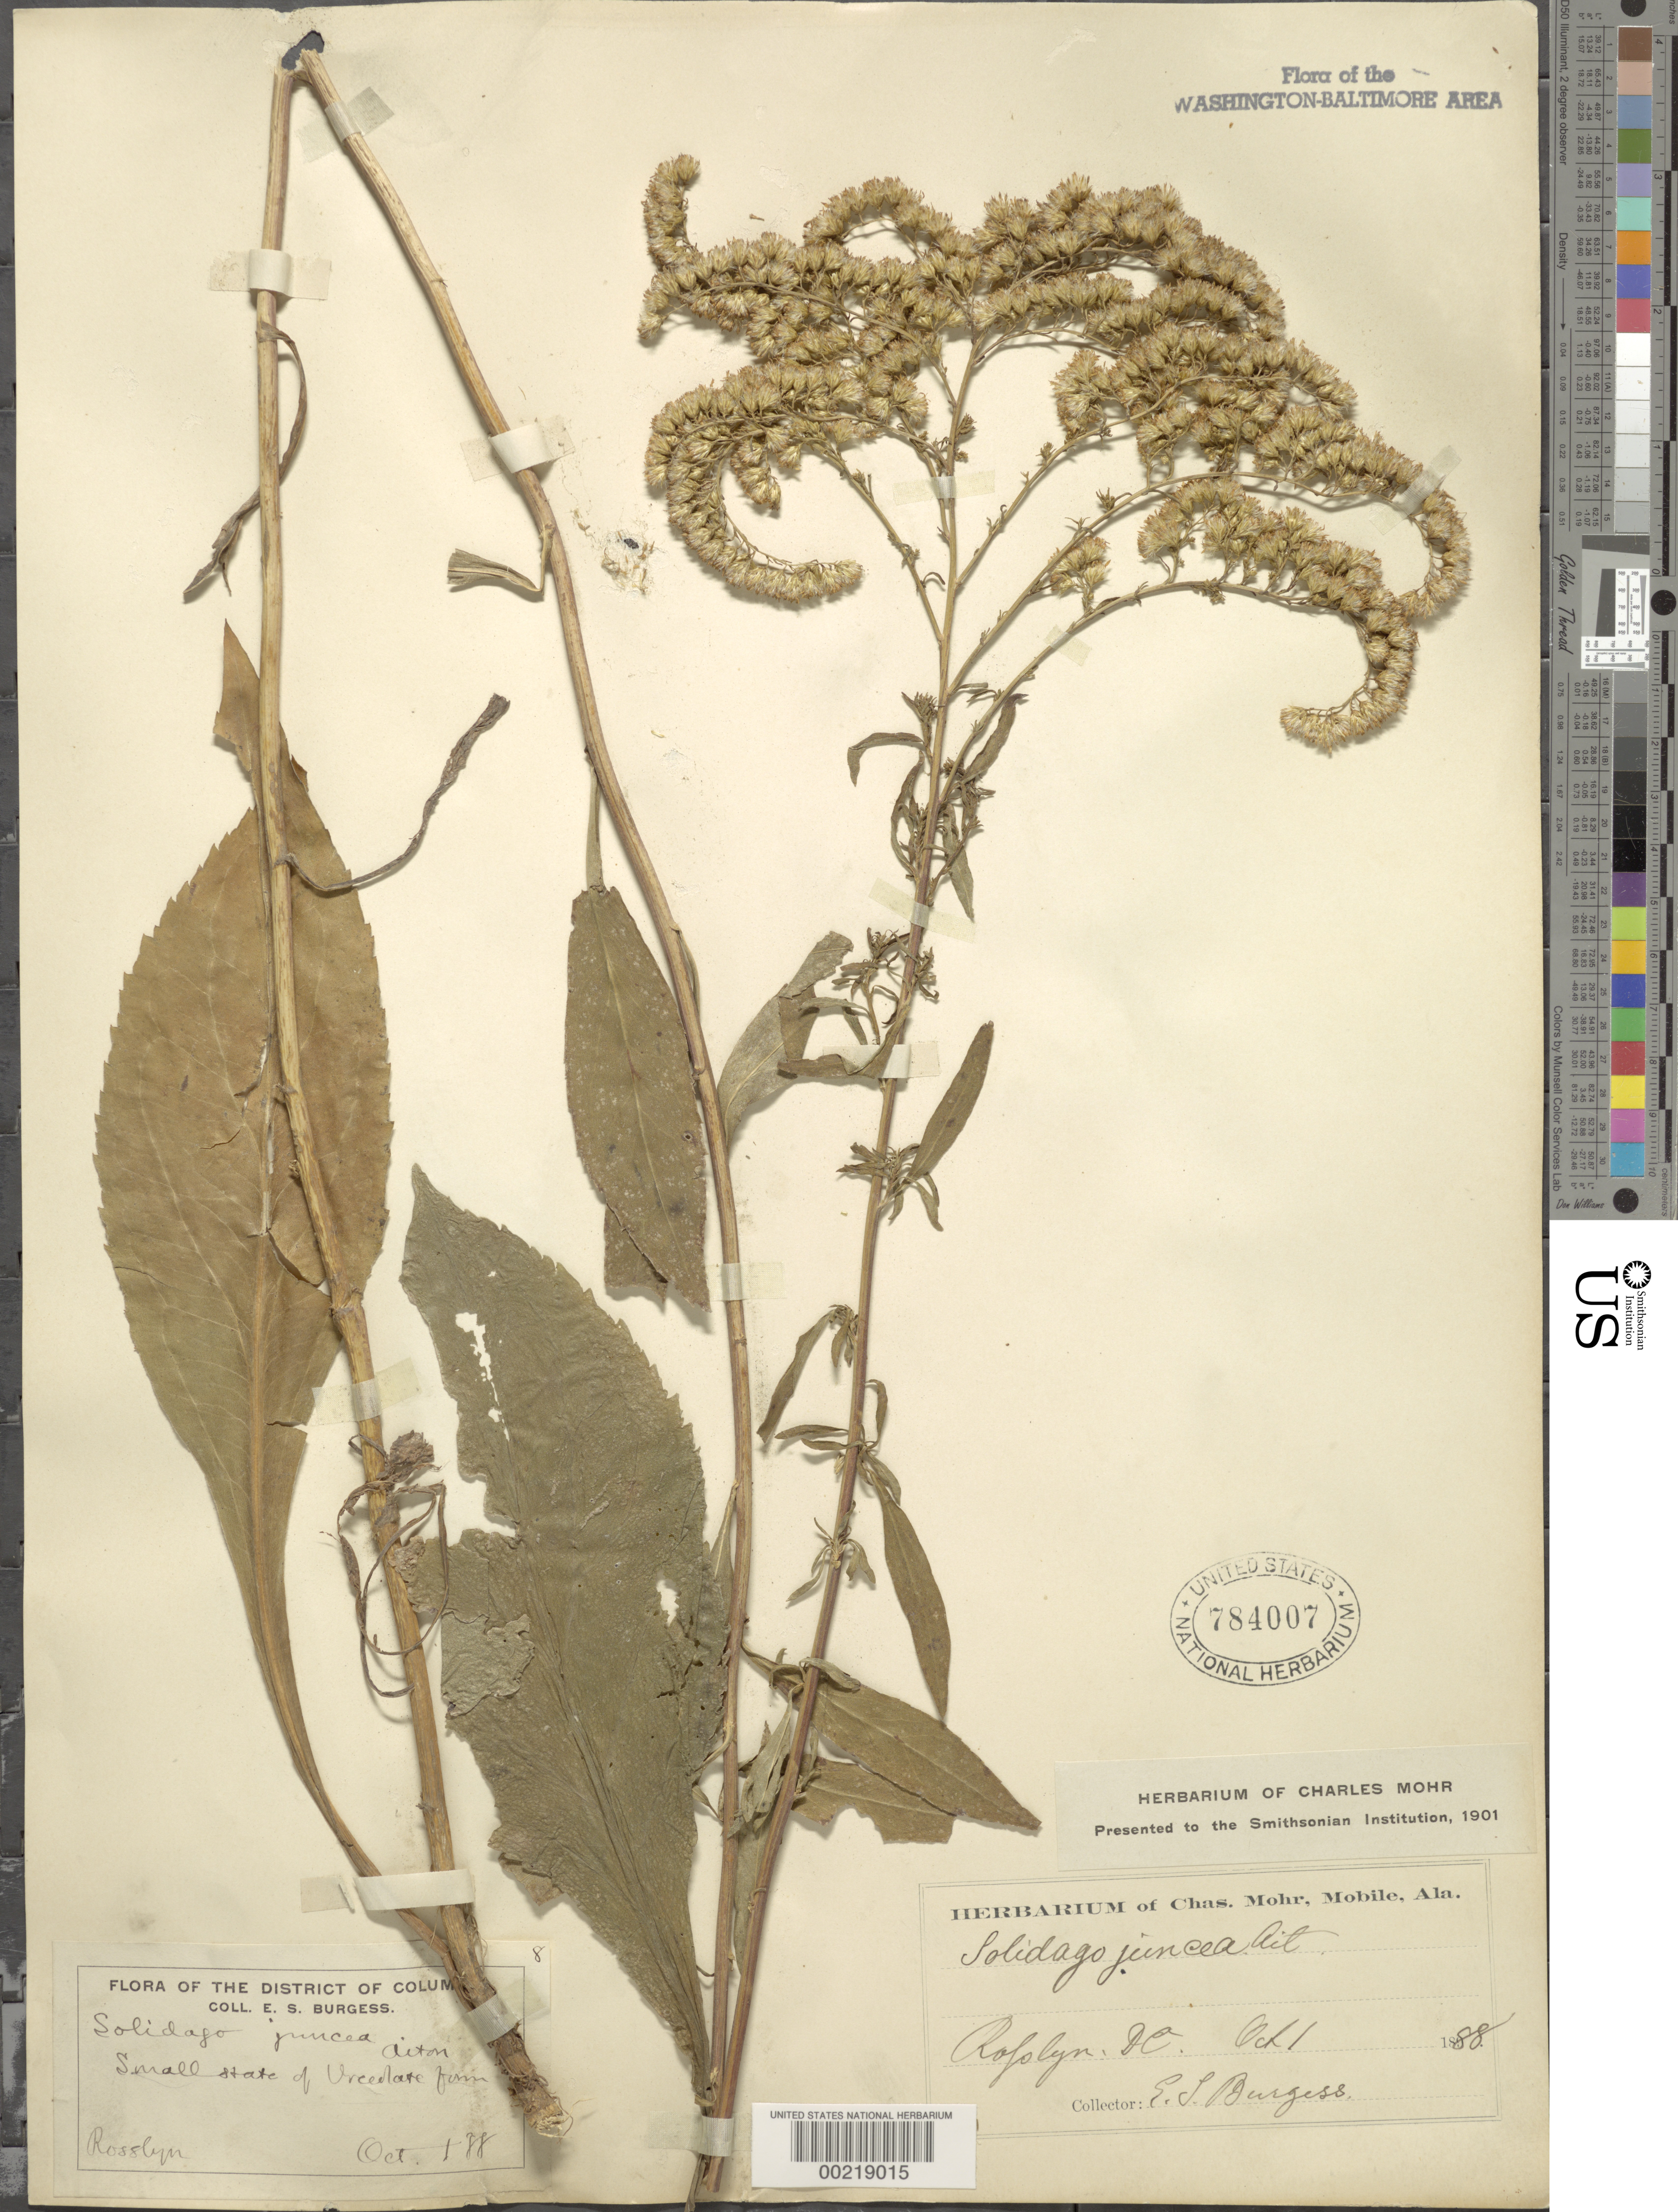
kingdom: Plantae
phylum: Tracheophyta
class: Magnoliopsida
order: Asterales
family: Asteraceae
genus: Solidago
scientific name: Solidago nemoralis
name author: Aiton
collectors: E. Burgess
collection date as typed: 01 Oct 1888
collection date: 1888-10-01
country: United States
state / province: Virginia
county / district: Arlington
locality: Rosslyn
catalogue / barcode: US 784007